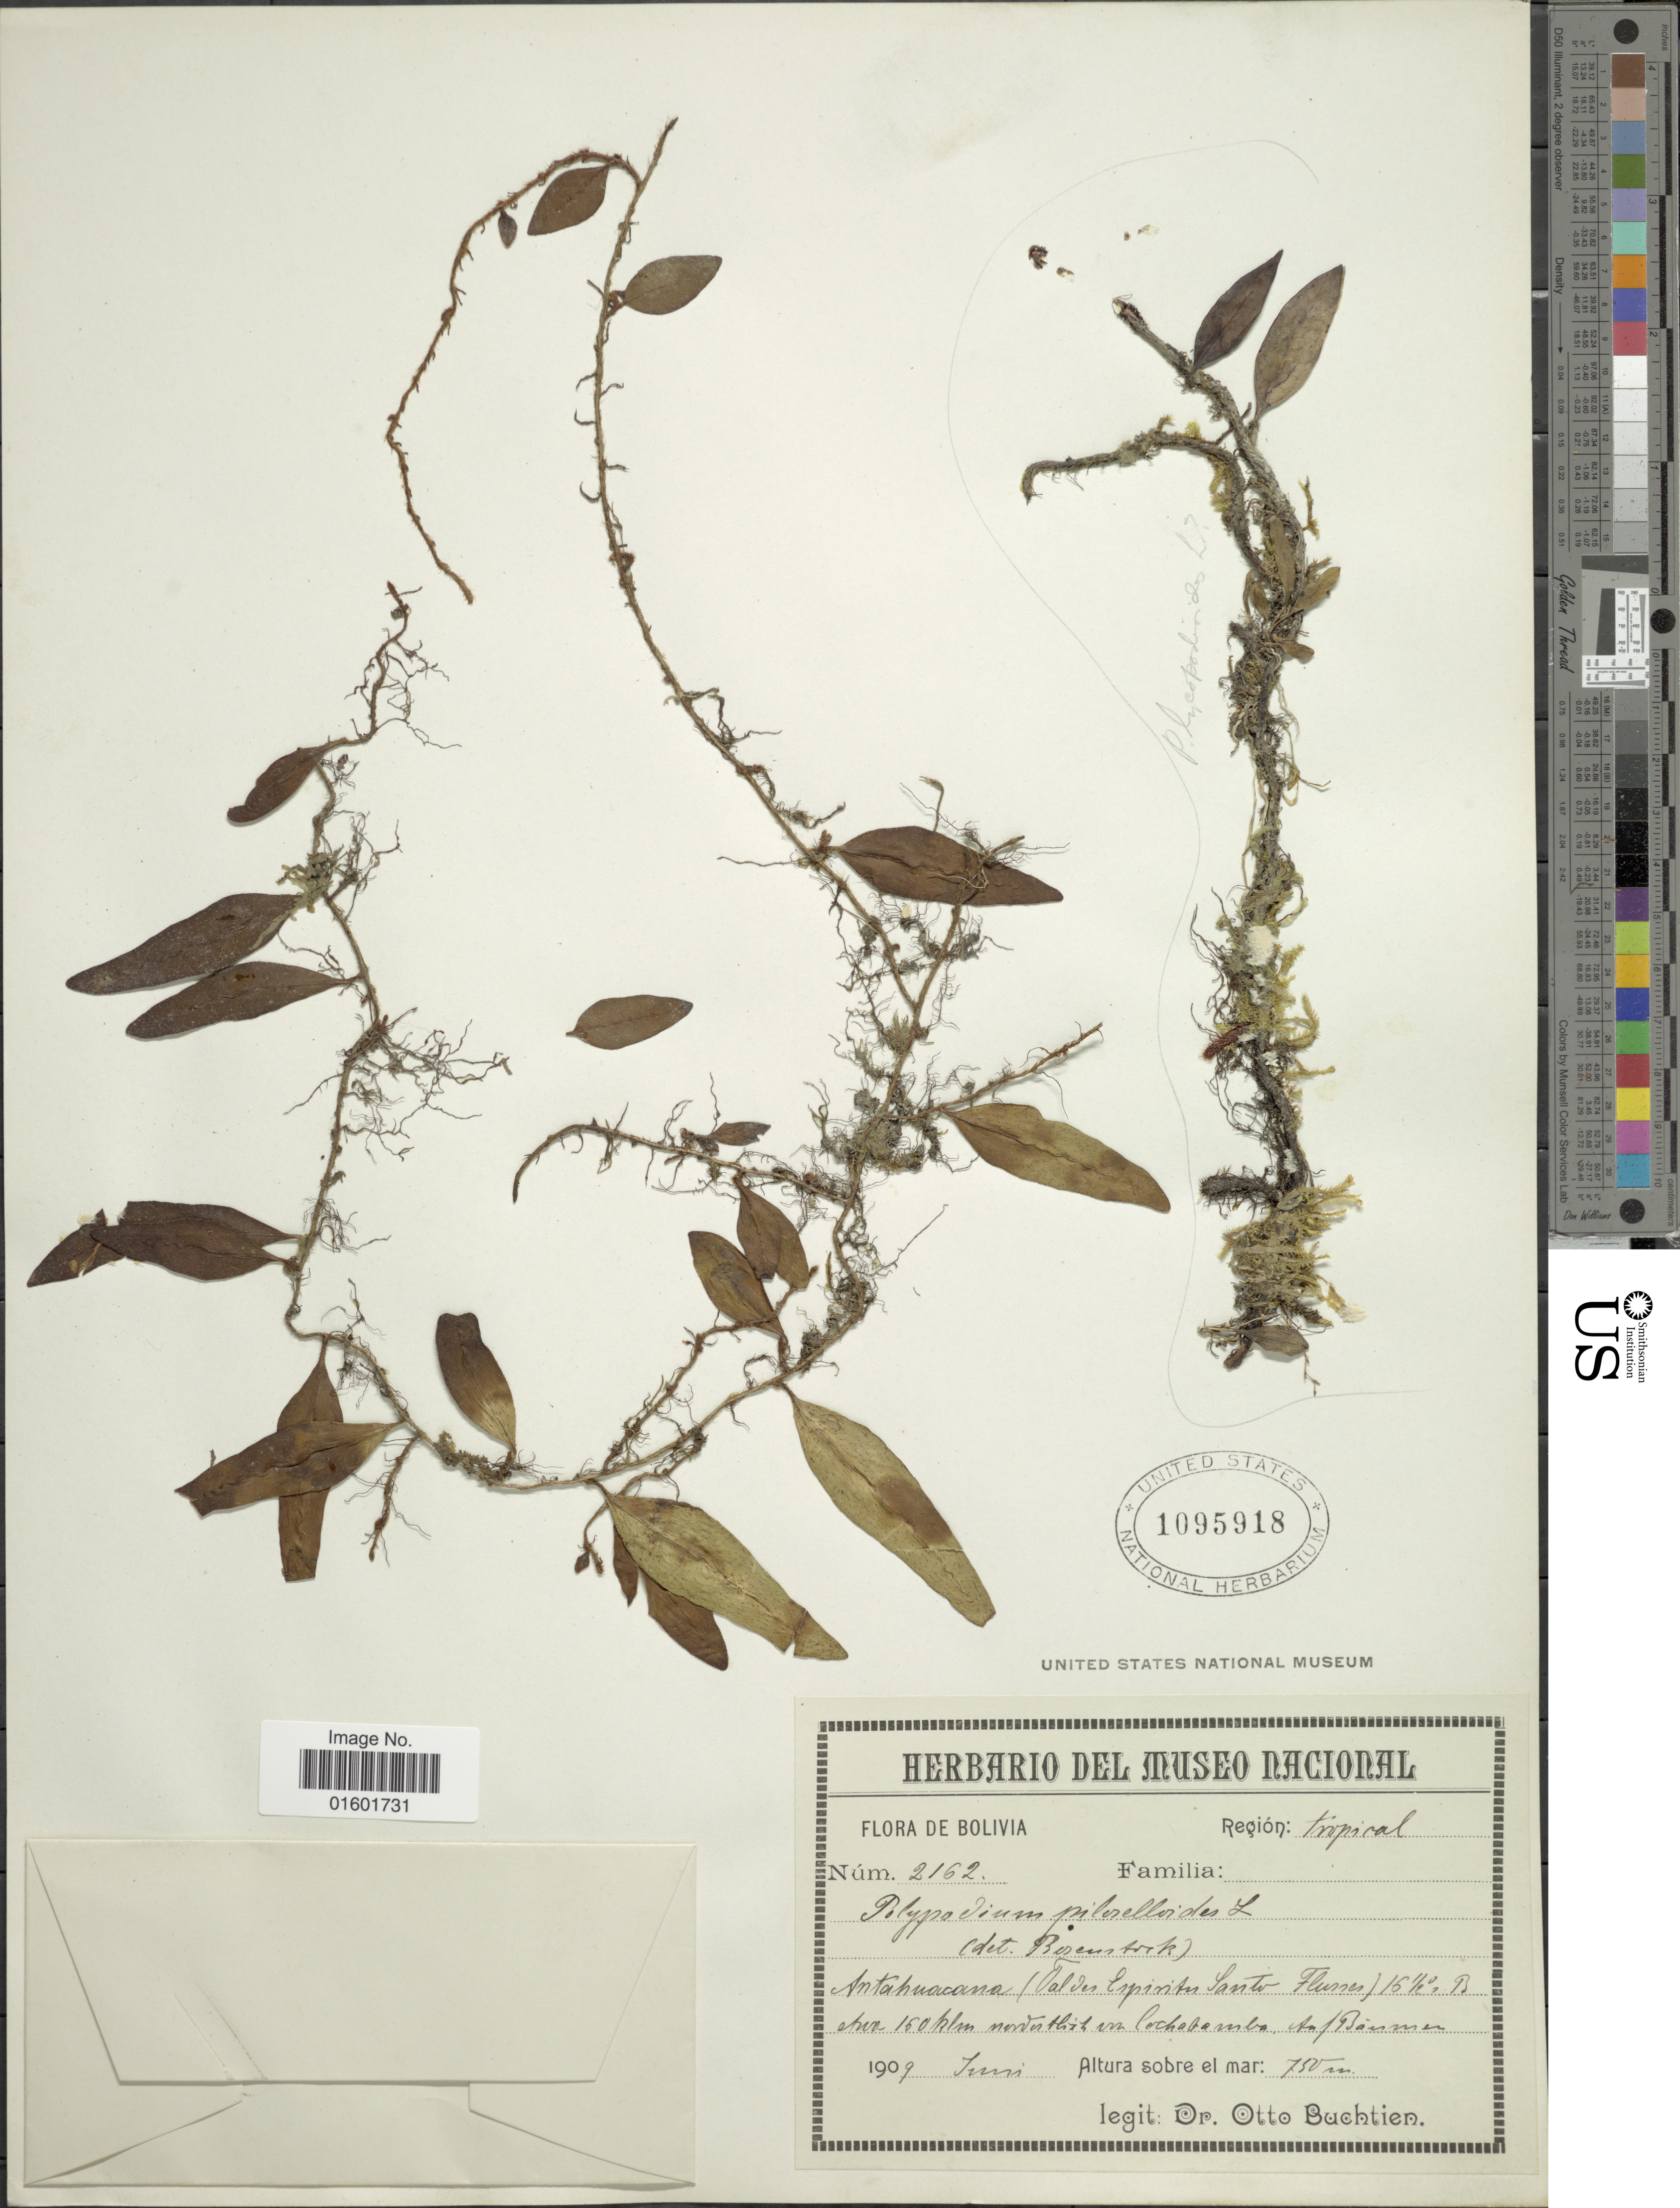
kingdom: Plantae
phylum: Tracheophyta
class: Polypodiopsida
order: Polypodiales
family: Polypodiaceae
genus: Microgramma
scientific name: Microgramma reptans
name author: (Cav.) A.R. Sm.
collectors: O. Buchtien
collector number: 2162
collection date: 1909-06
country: Bolivia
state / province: Cochabamba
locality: Antahuacana (Valley of Espiritu Santo River) 160 km N from Cochabamba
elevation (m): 750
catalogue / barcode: US 1095918